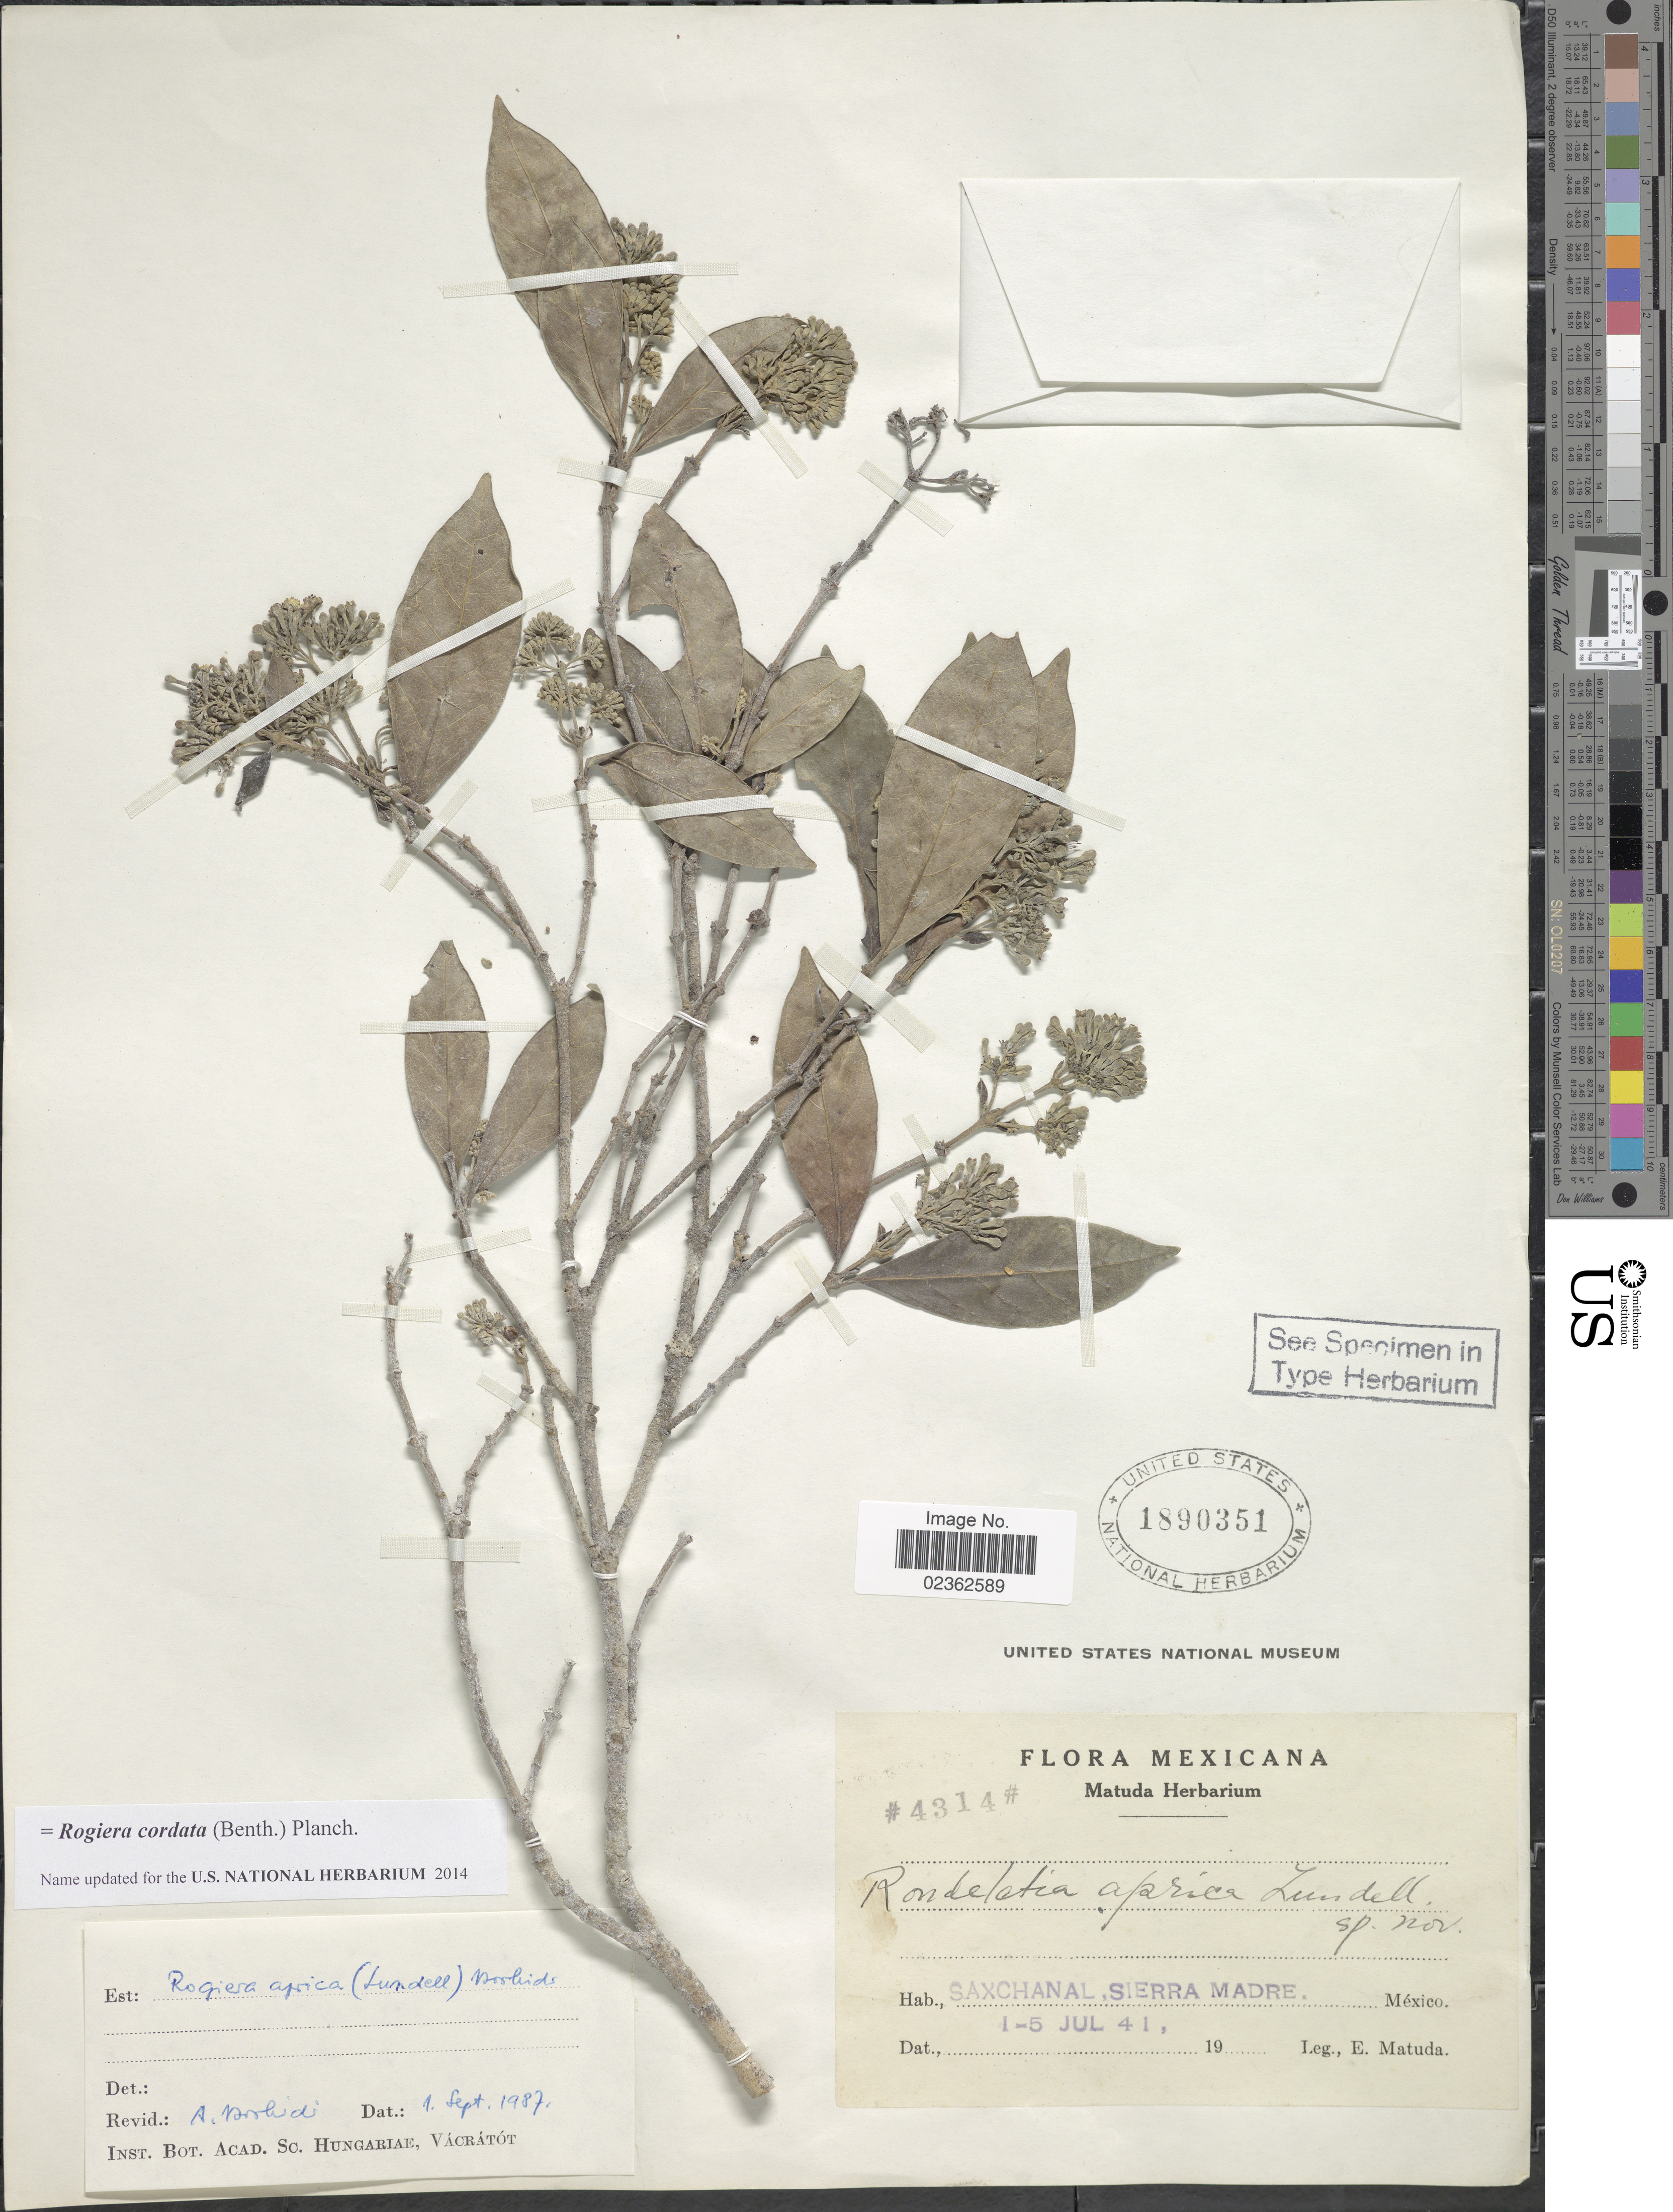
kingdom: Plantae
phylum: Tracheophyta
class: Magnoliopsida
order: Gentianales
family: Rubiaceae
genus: Rogiera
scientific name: Rogiera cordata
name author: (Benth.) Planch.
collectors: E. Matuda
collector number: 4314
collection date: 1941-07-01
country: Mexico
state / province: México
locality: Saxchanal, Sierra Madre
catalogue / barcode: US 1890351